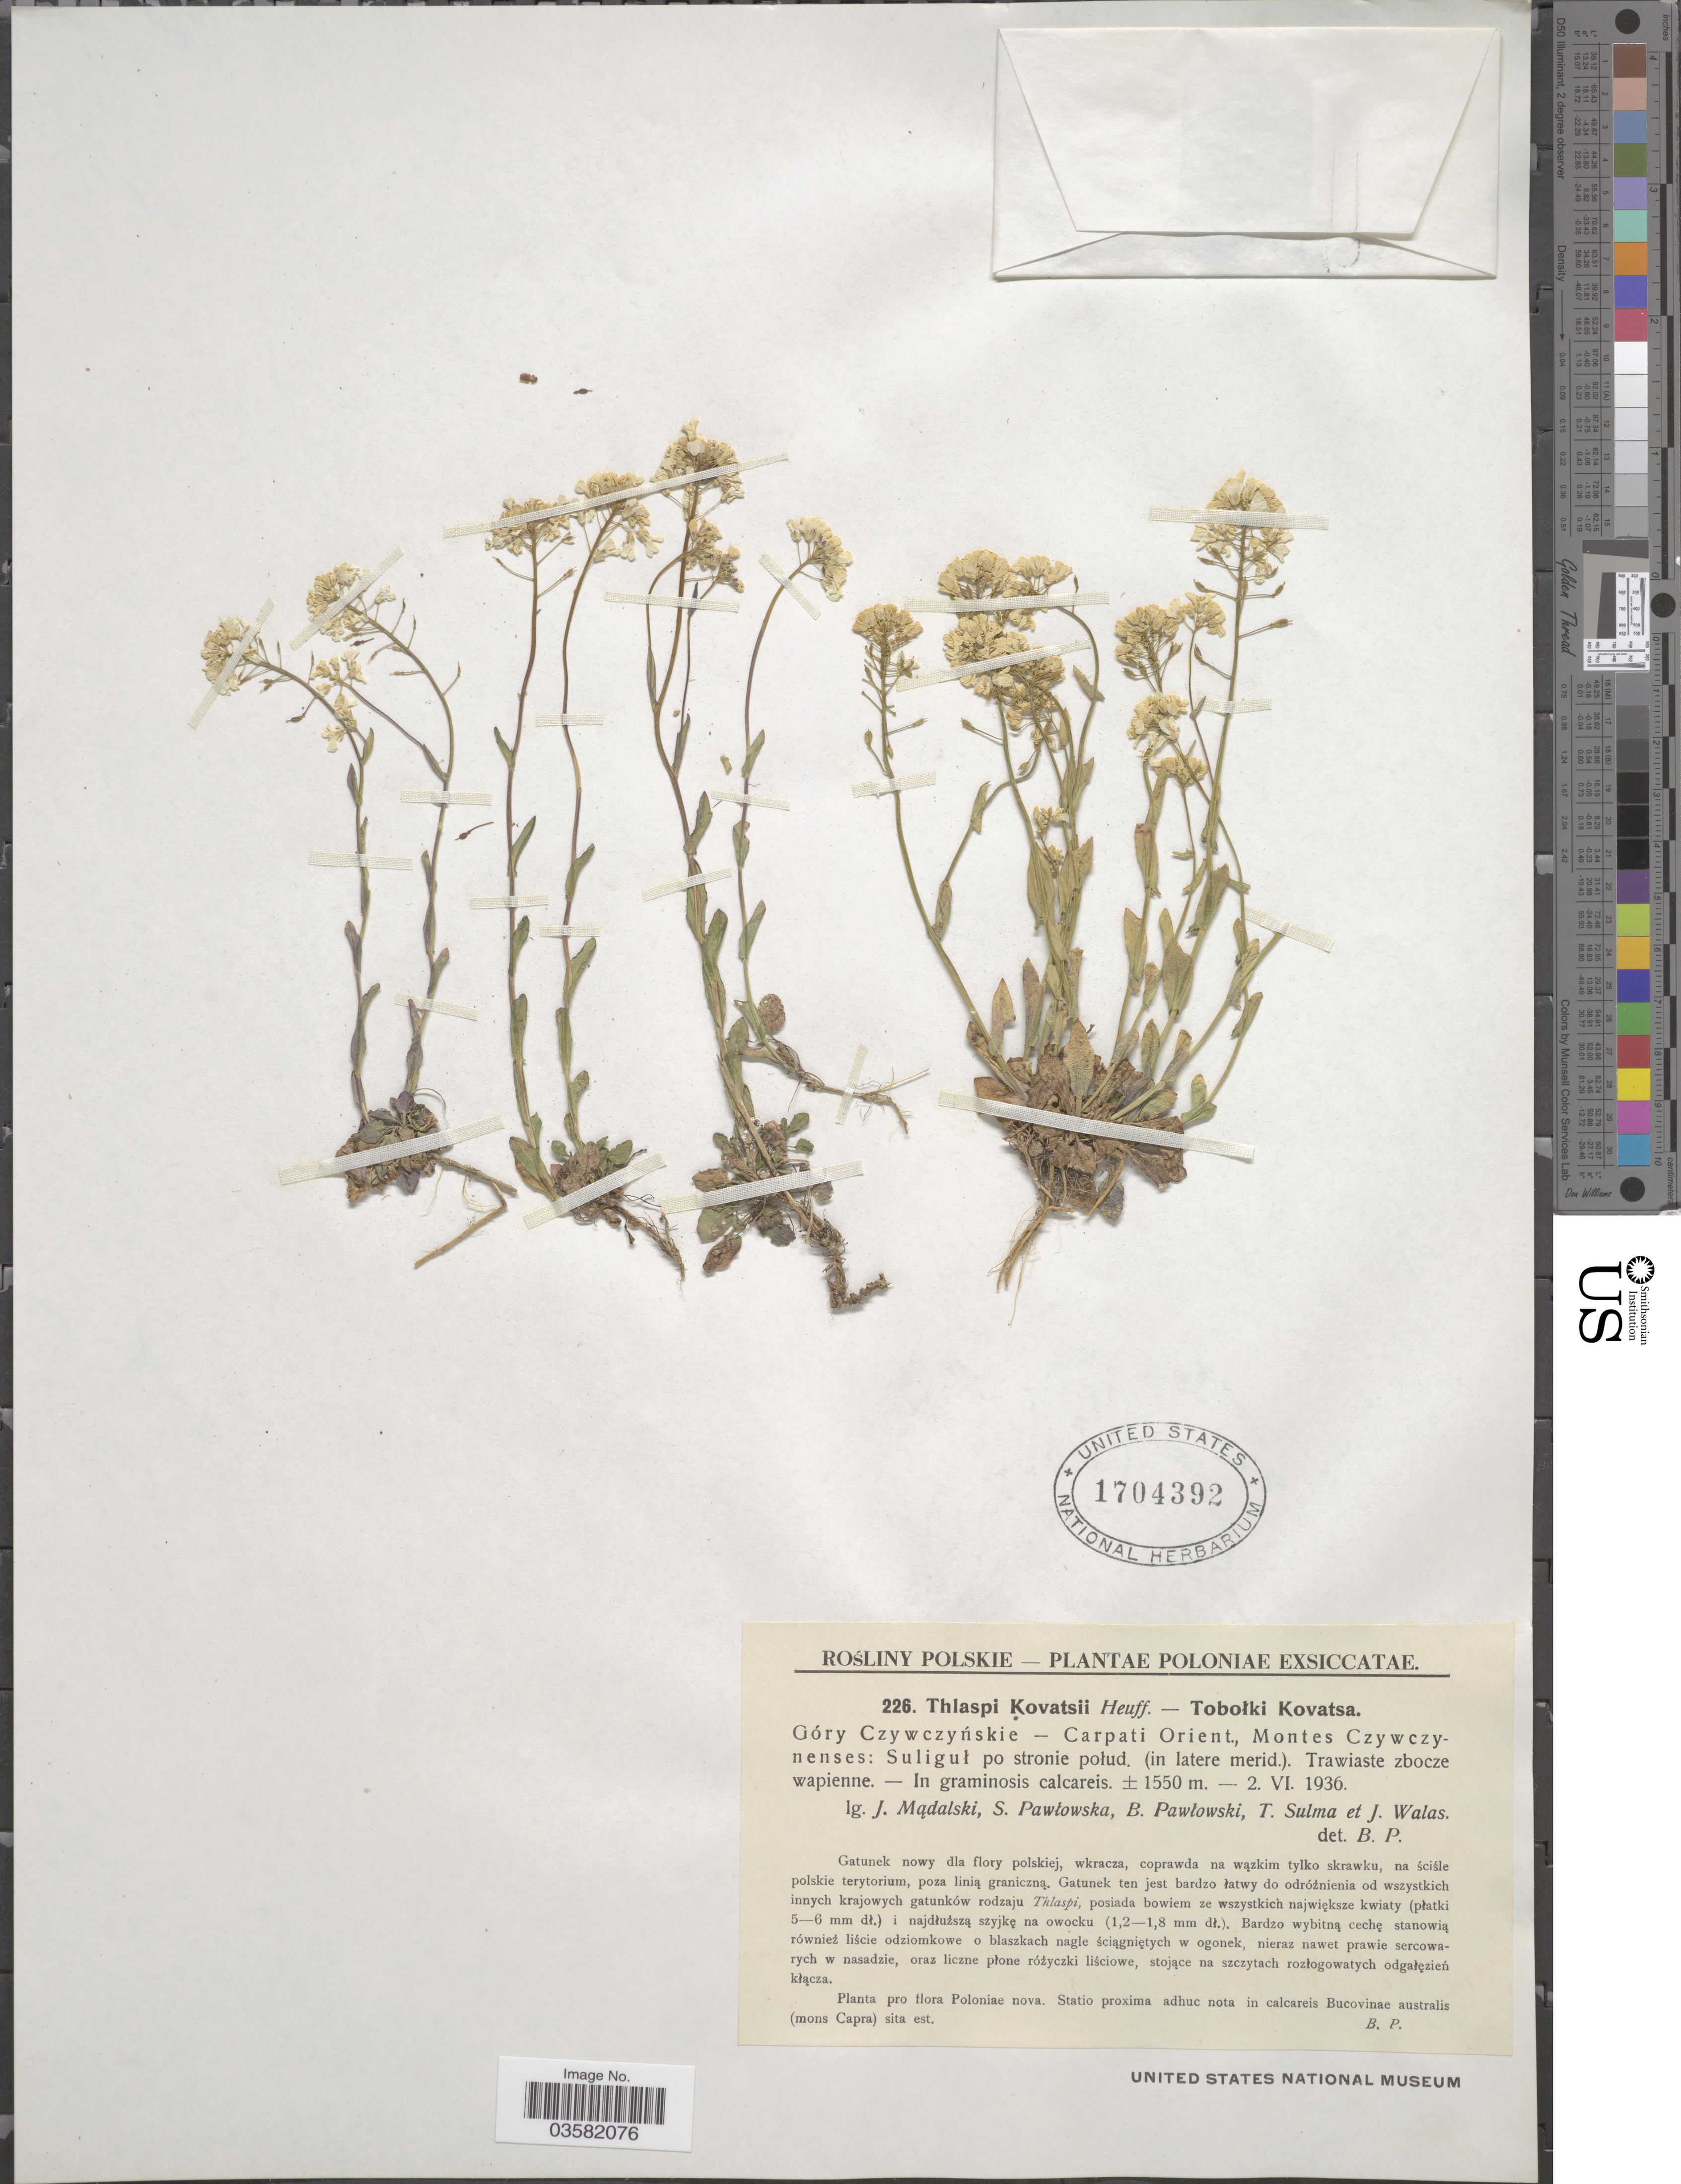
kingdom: Plantae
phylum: Tracheophyta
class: Magnoliopsida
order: Brassicales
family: Brassicaceae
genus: Thlaspi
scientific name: Thlaspi kovatsii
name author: Heuff.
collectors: J. Madalski, S. Pawlowska, B. Pawlowski, T. Sulma & J. Walas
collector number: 226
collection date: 1936-06-02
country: Poland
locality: Góry Czywczyńskie - Carpati Orient., Montes Czywczynenses: Suliguł po stronie połud (in latere merid.) Trawiaste zbocze wapienne.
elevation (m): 1550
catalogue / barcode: US 1704392